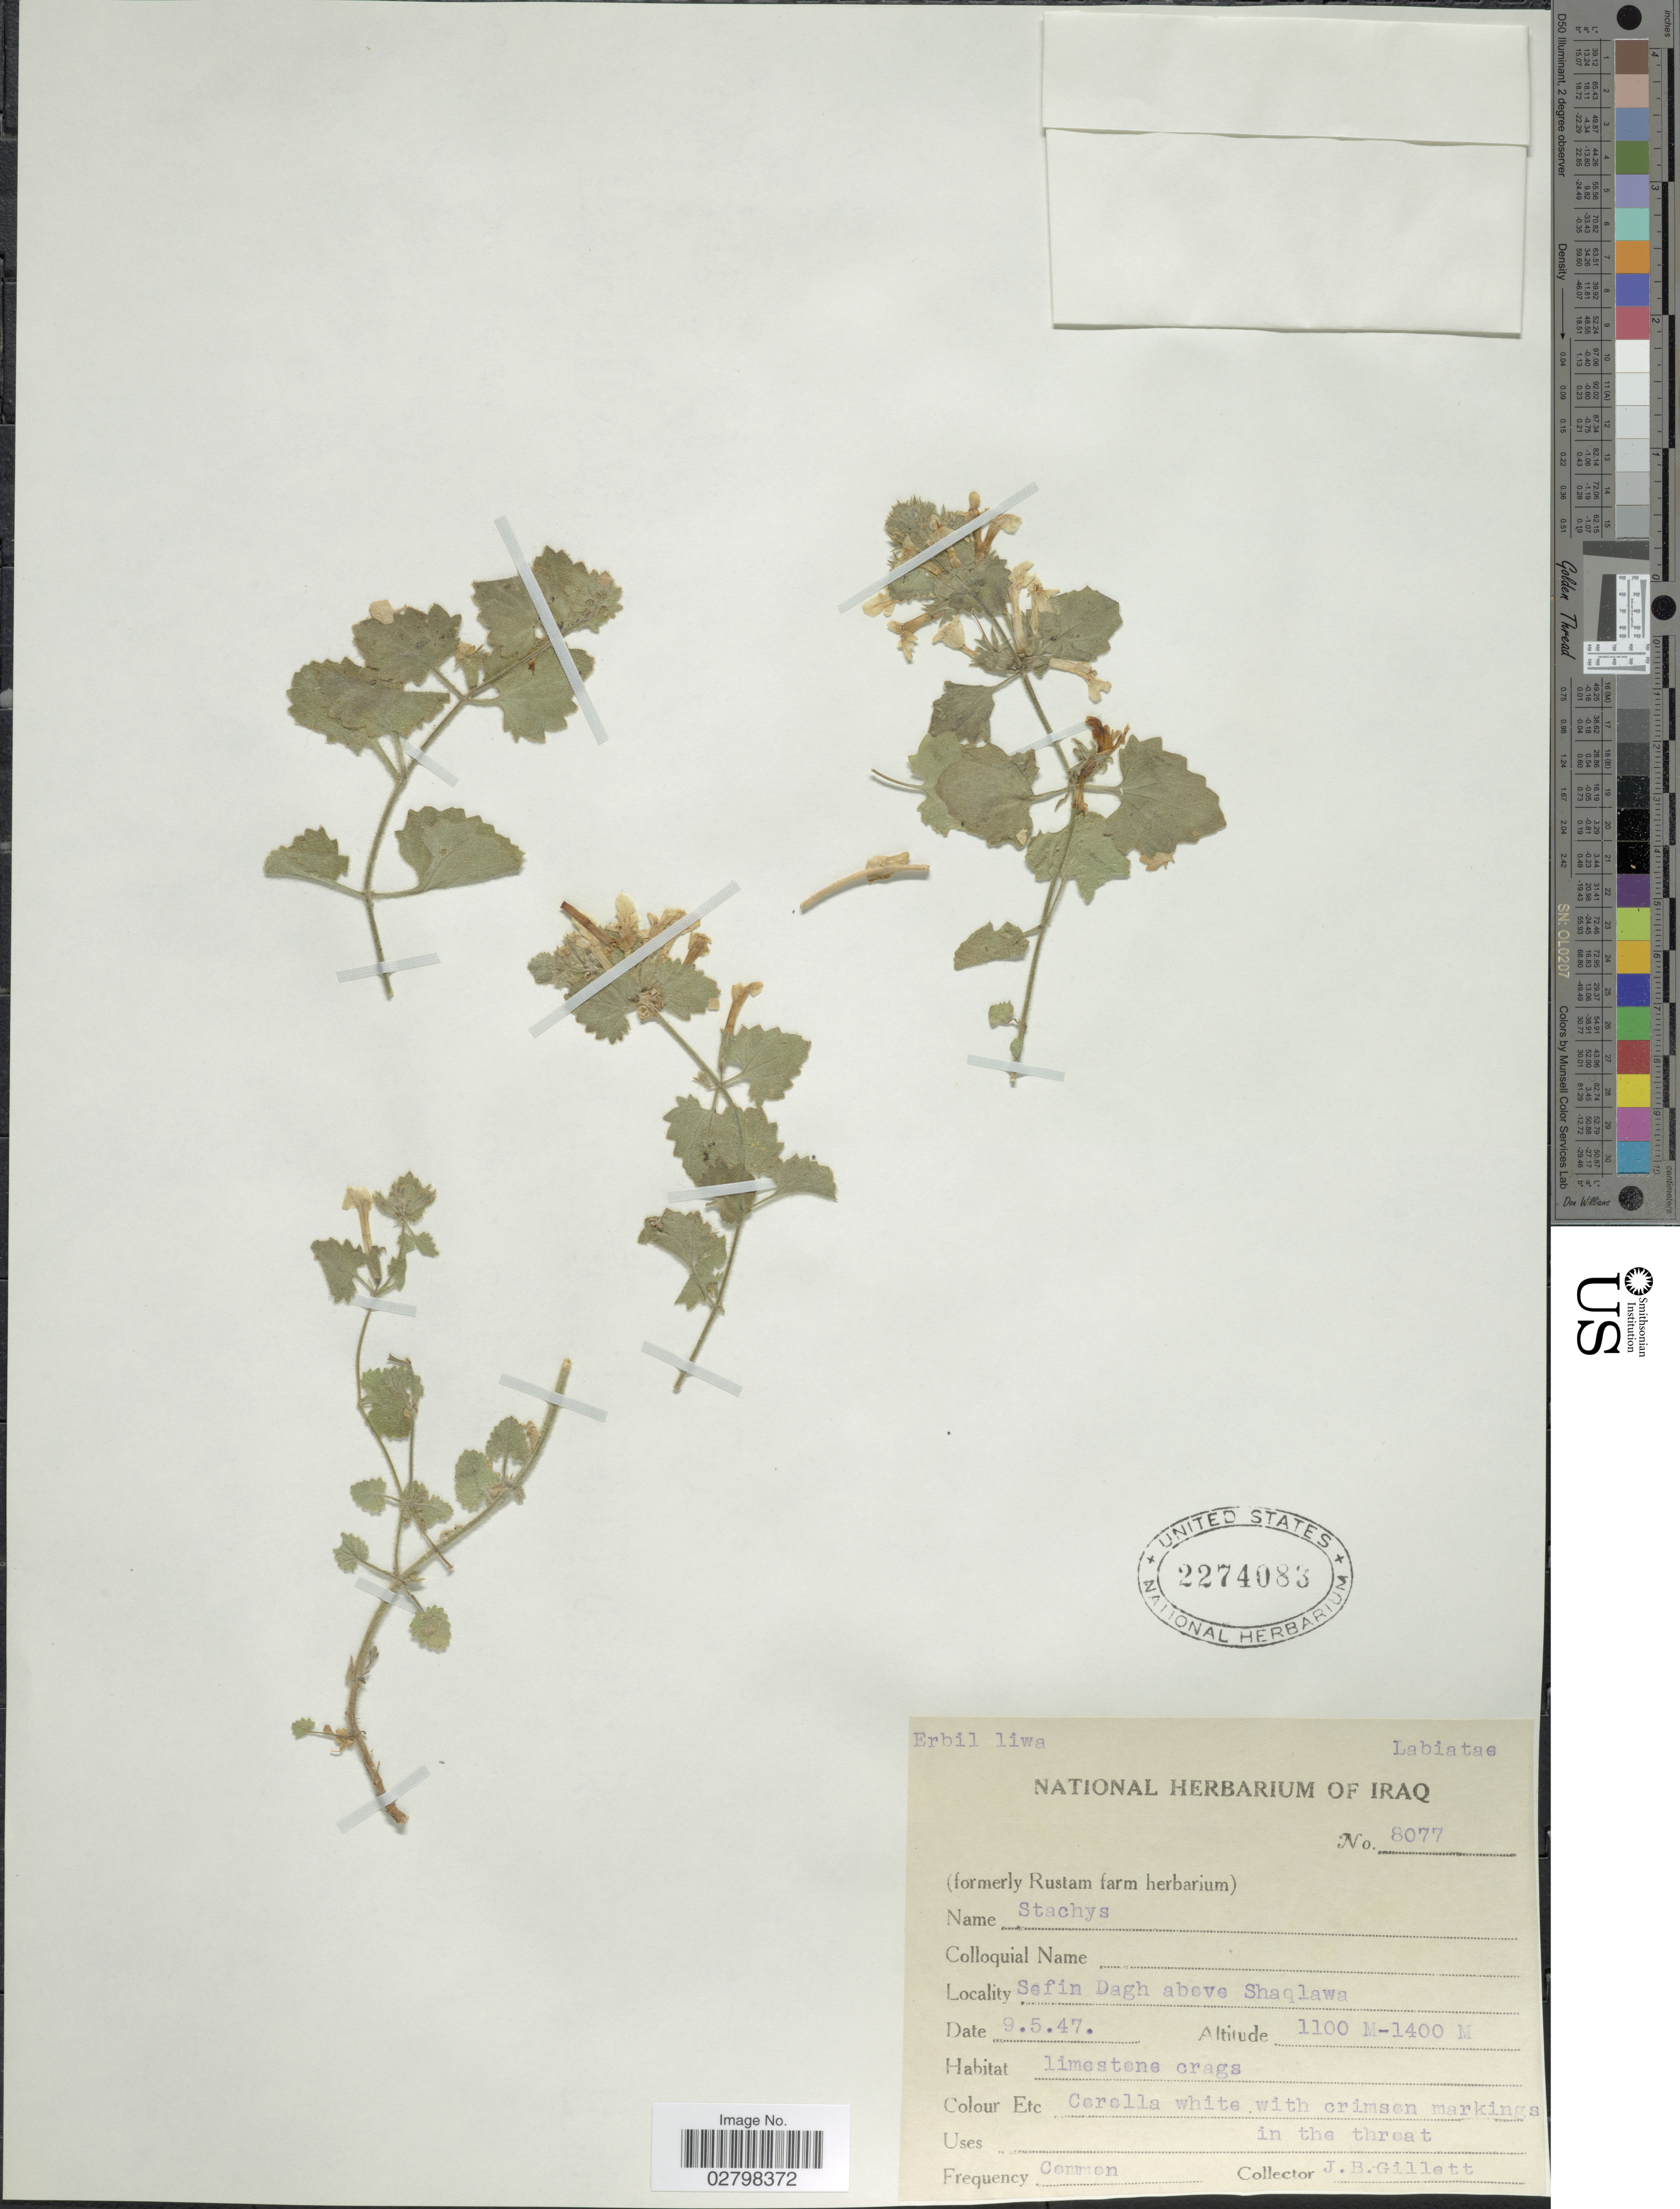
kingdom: Plantae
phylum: Tracheophyta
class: Magnoliopsida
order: Lamiales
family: Lamiaceae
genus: Stachys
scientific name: Stachys sp.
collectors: J. B. Gillett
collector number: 8077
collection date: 1947-05-09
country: Iraq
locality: Sefin Dagh above Shaqlawa. Erbil liwa.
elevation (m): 1100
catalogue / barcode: US 2274083